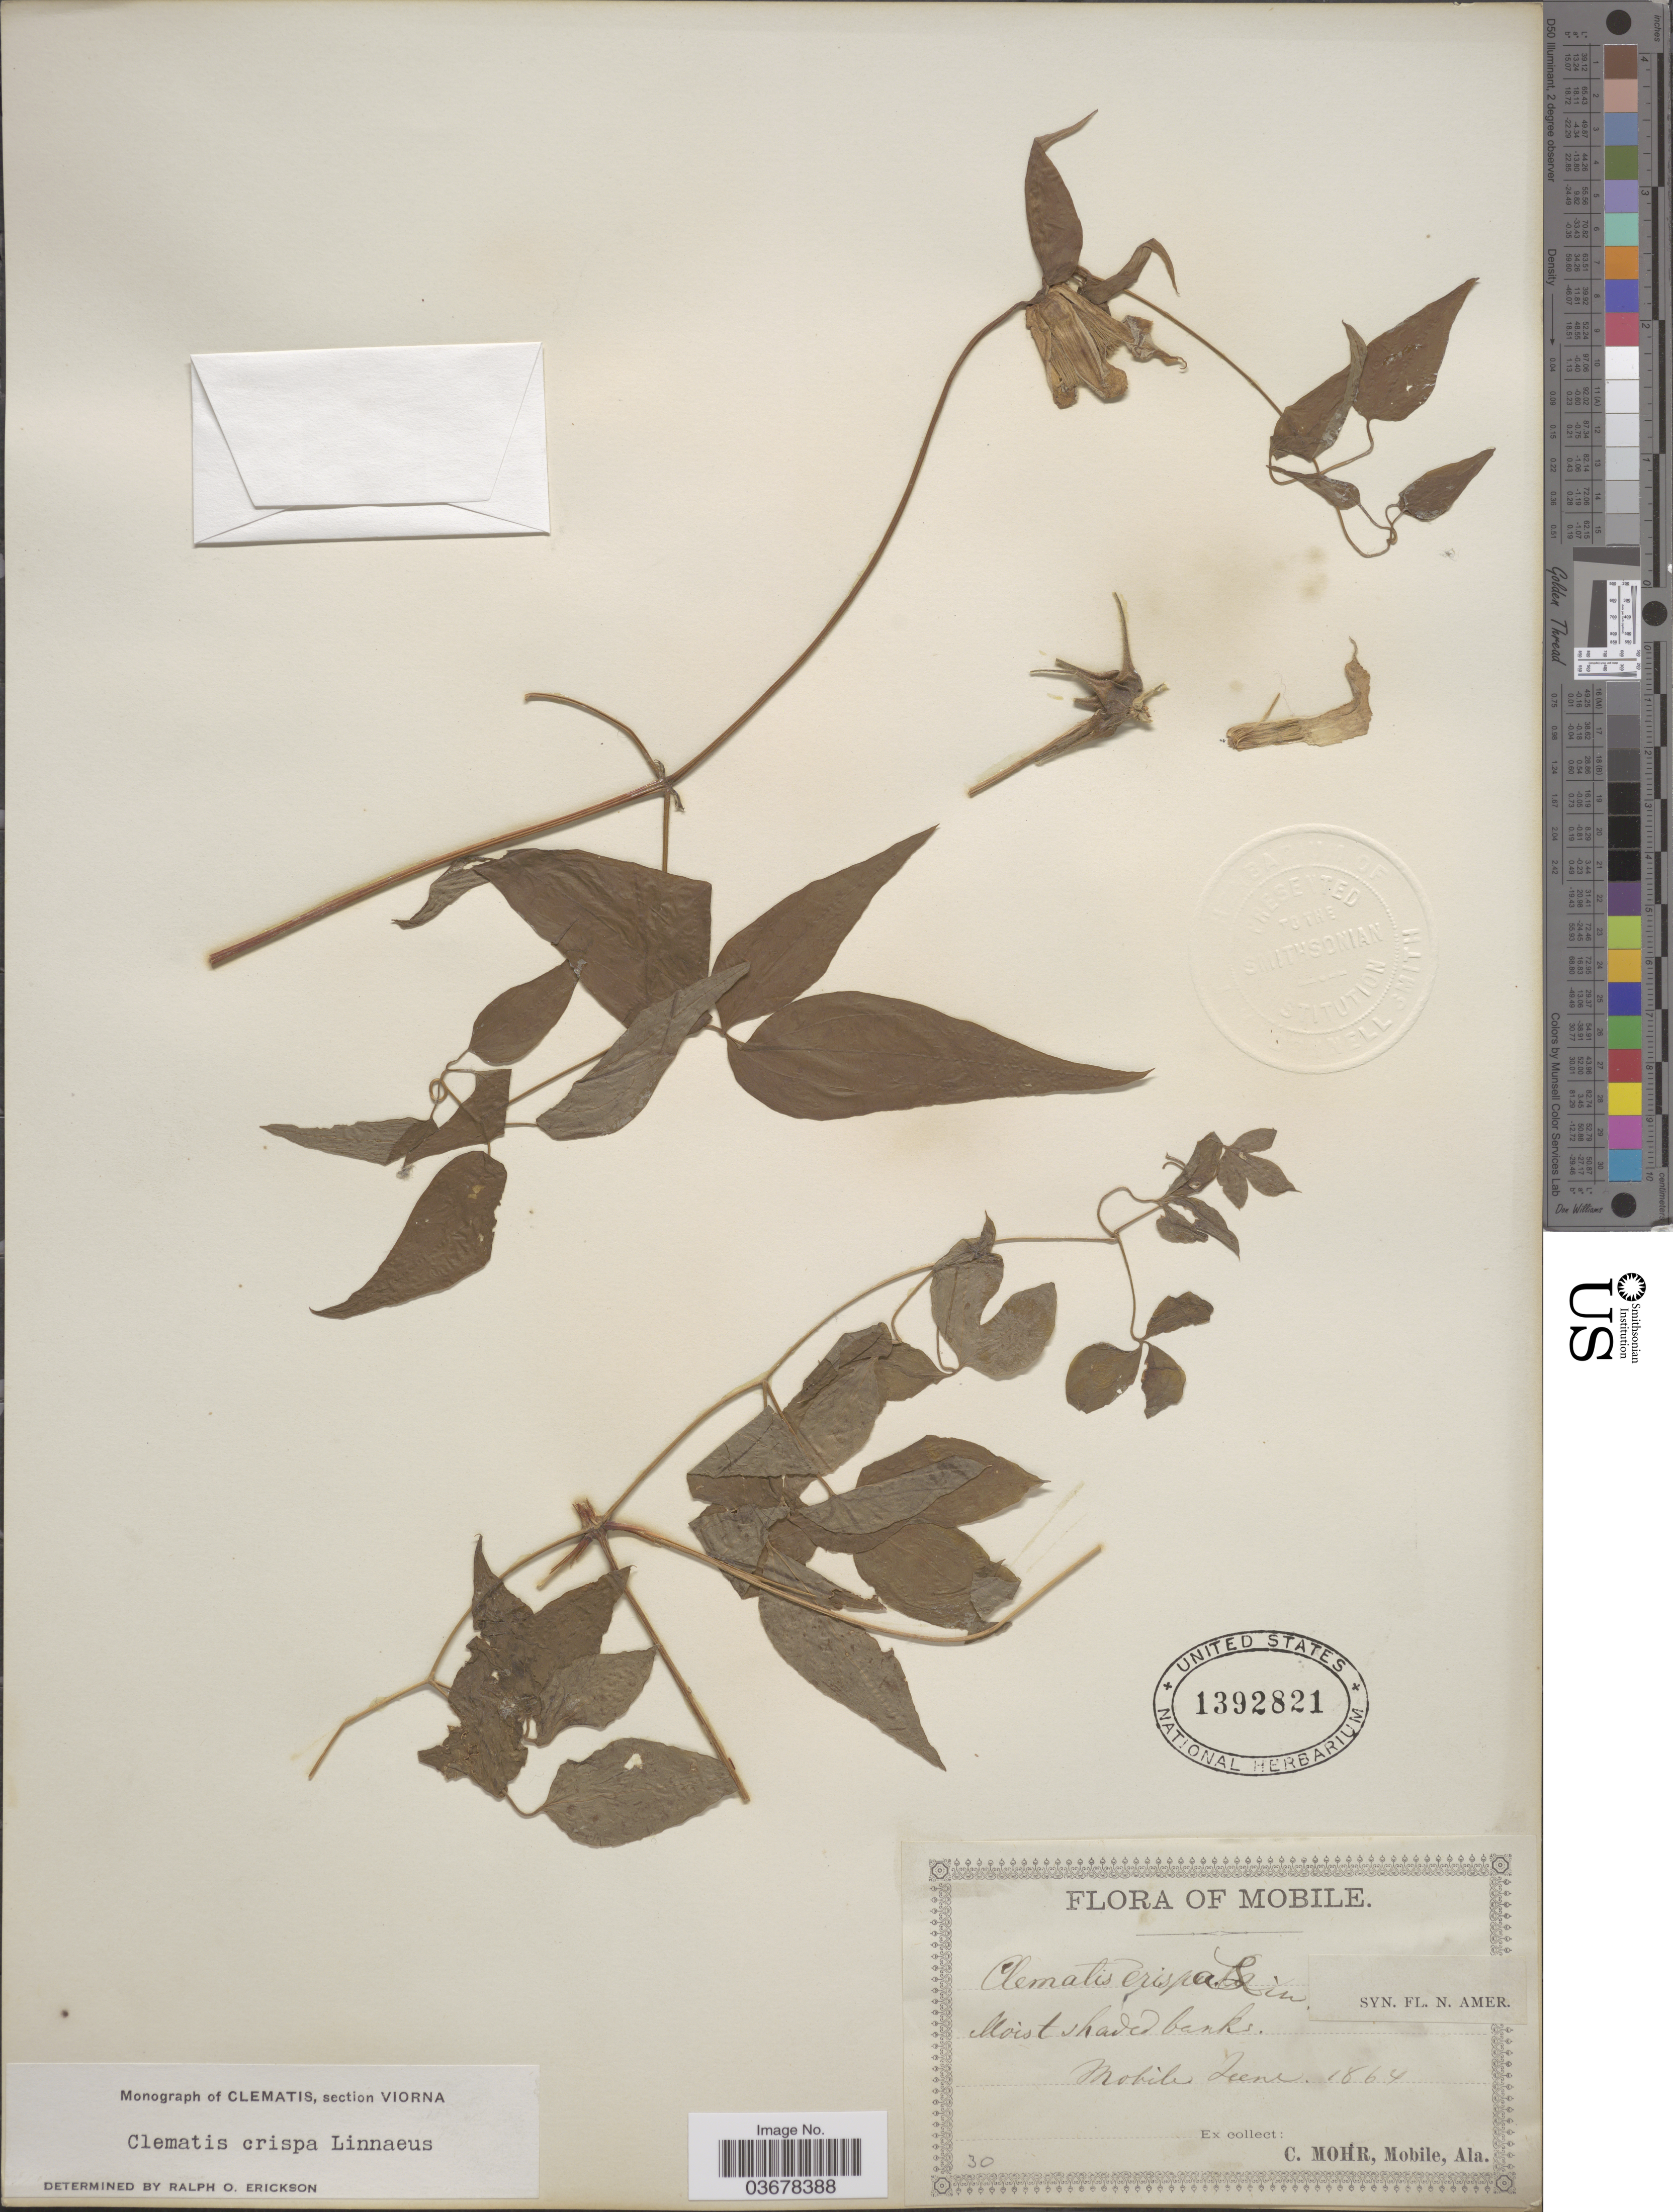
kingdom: Plantae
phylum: Tracheophyta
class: Magnoliopsida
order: Ranunculales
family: Ranunculaceae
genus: Clematis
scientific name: Clematis viorna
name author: L.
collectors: C. T. Mohr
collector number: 30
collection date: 1864-06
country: United States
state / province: Alabama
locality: Mobile.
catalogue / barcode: US 1392821